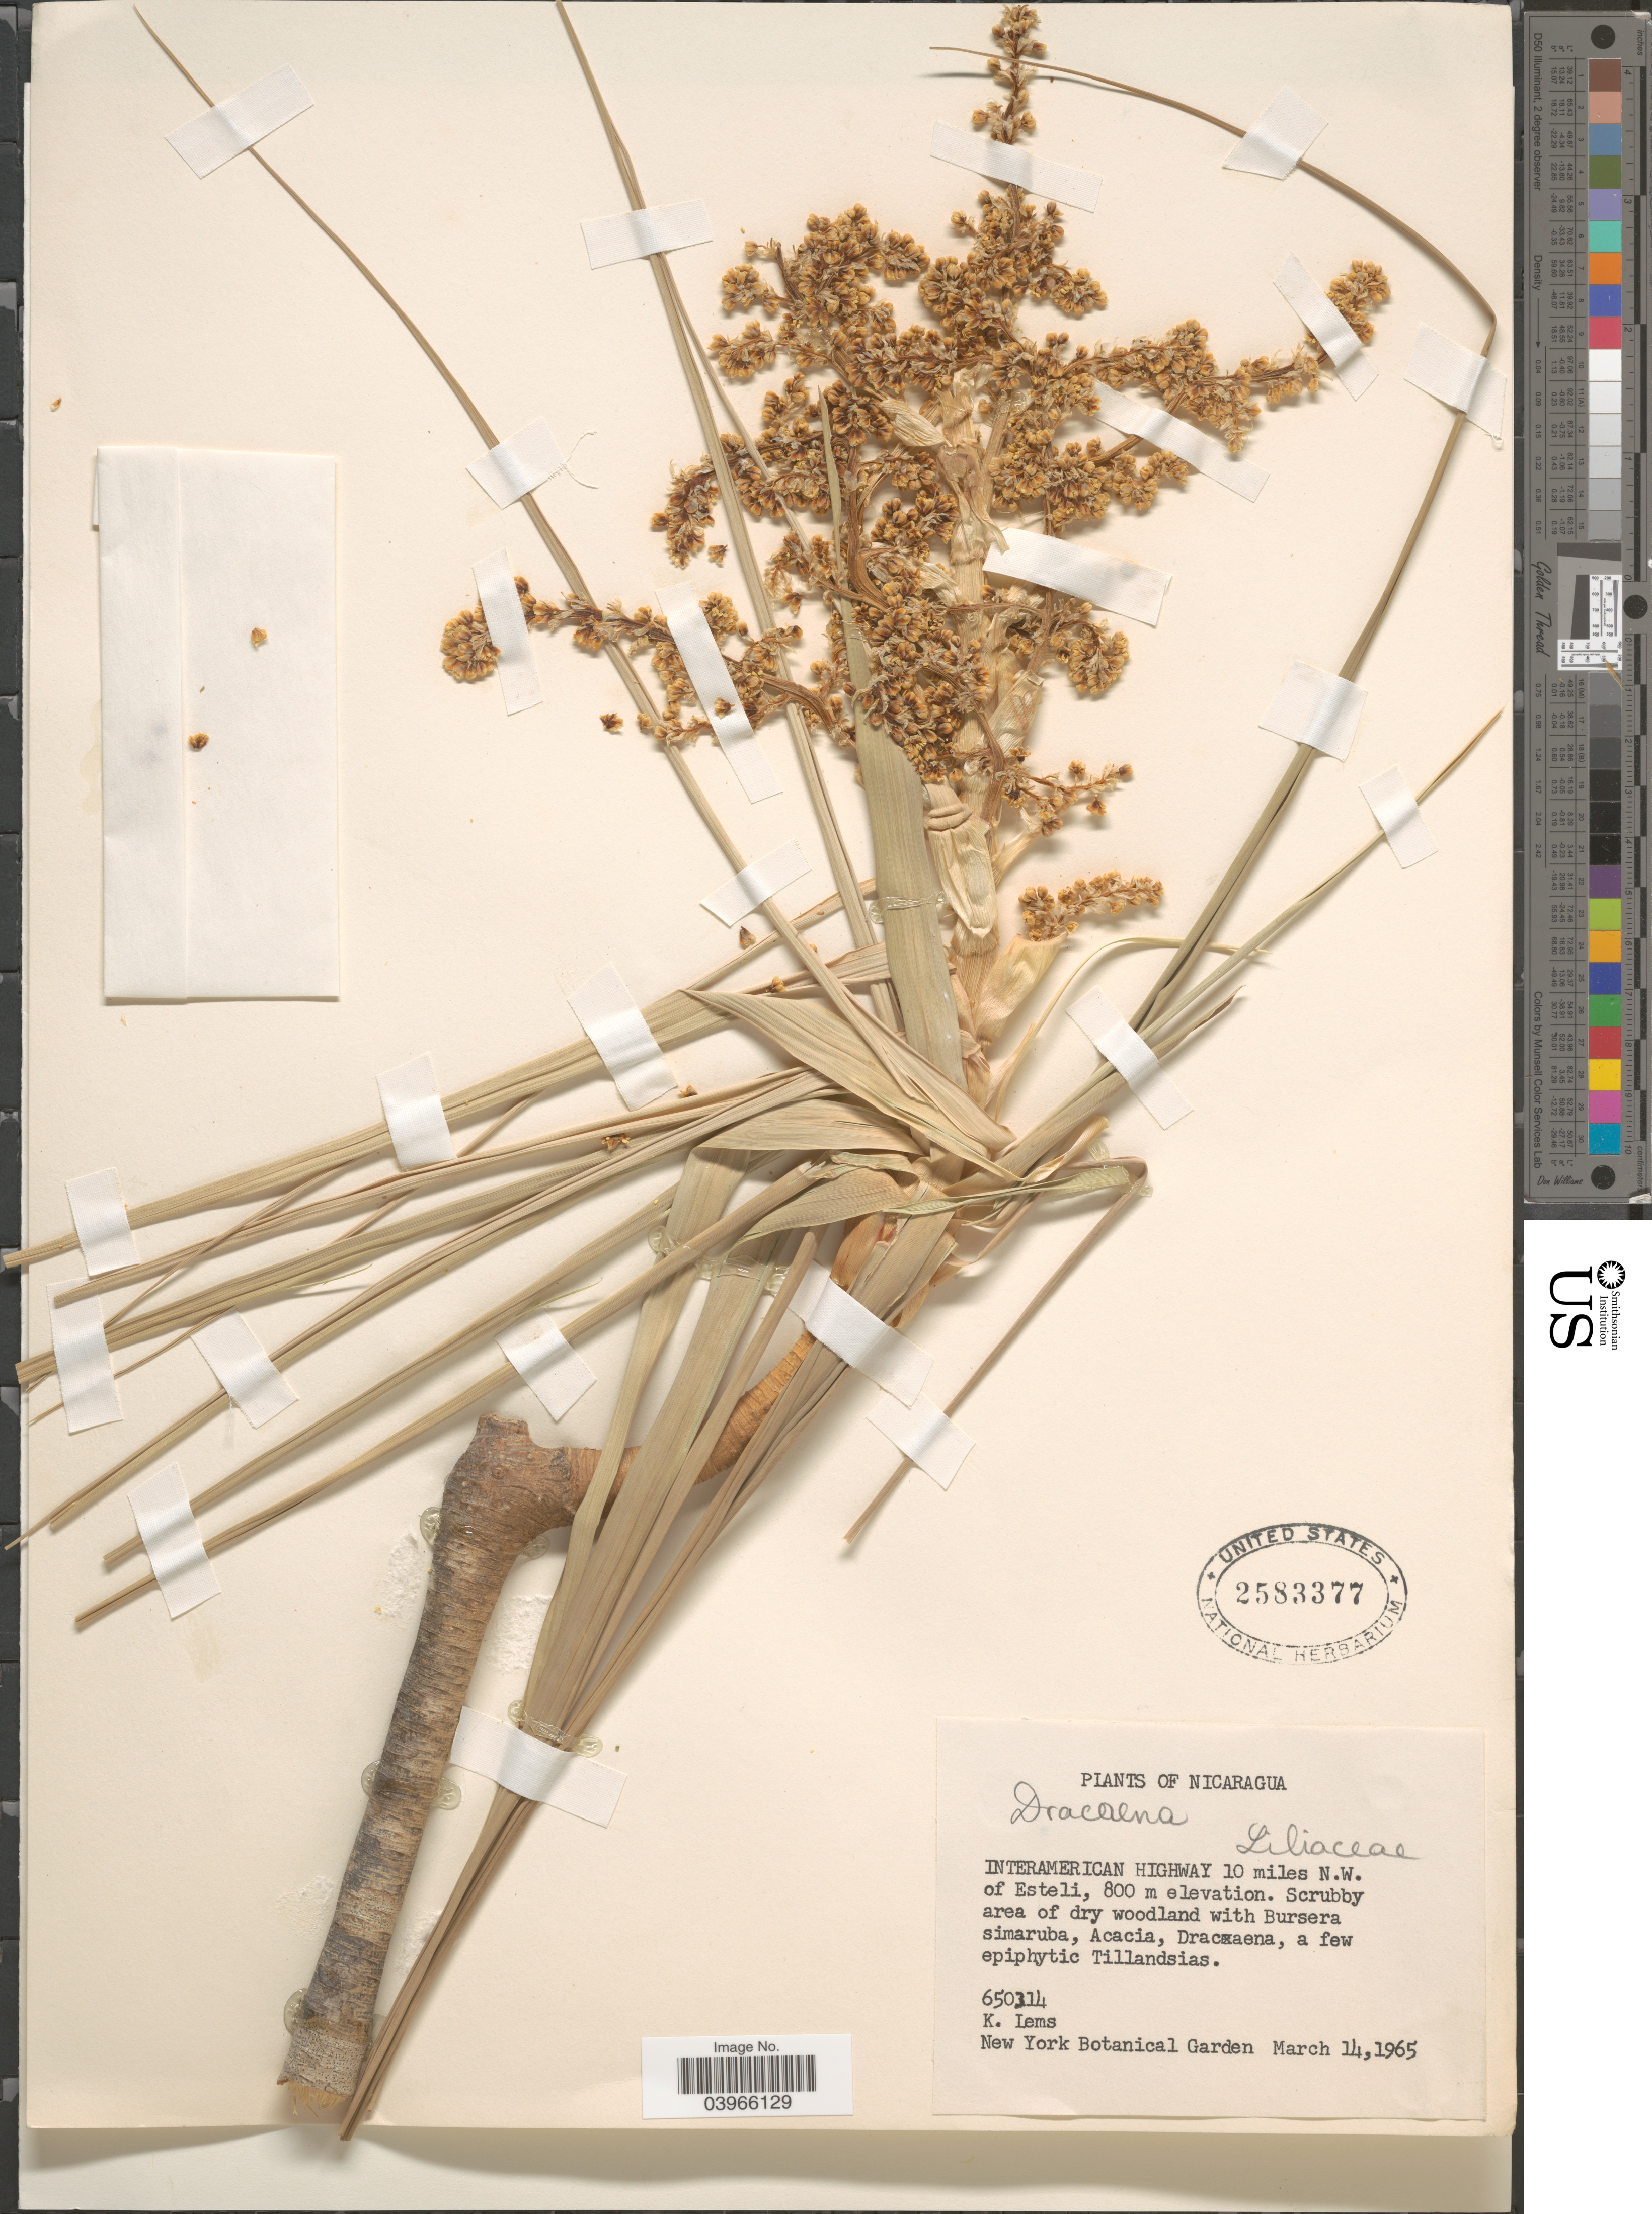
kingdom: Plantae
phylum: Tracheophyta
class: Liliopsida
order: Asparagales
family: Asparagaceae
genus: Dracaena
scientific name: Dracaena americana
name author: Donn. Sm. in Sarg.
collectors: K. Lems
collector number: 650314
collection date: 1965-03-14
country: Nicaragua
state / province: Esteli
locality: Interamerican Highway 10 miles N.W. of Esteli.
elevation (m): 800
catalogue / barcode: US 2583377